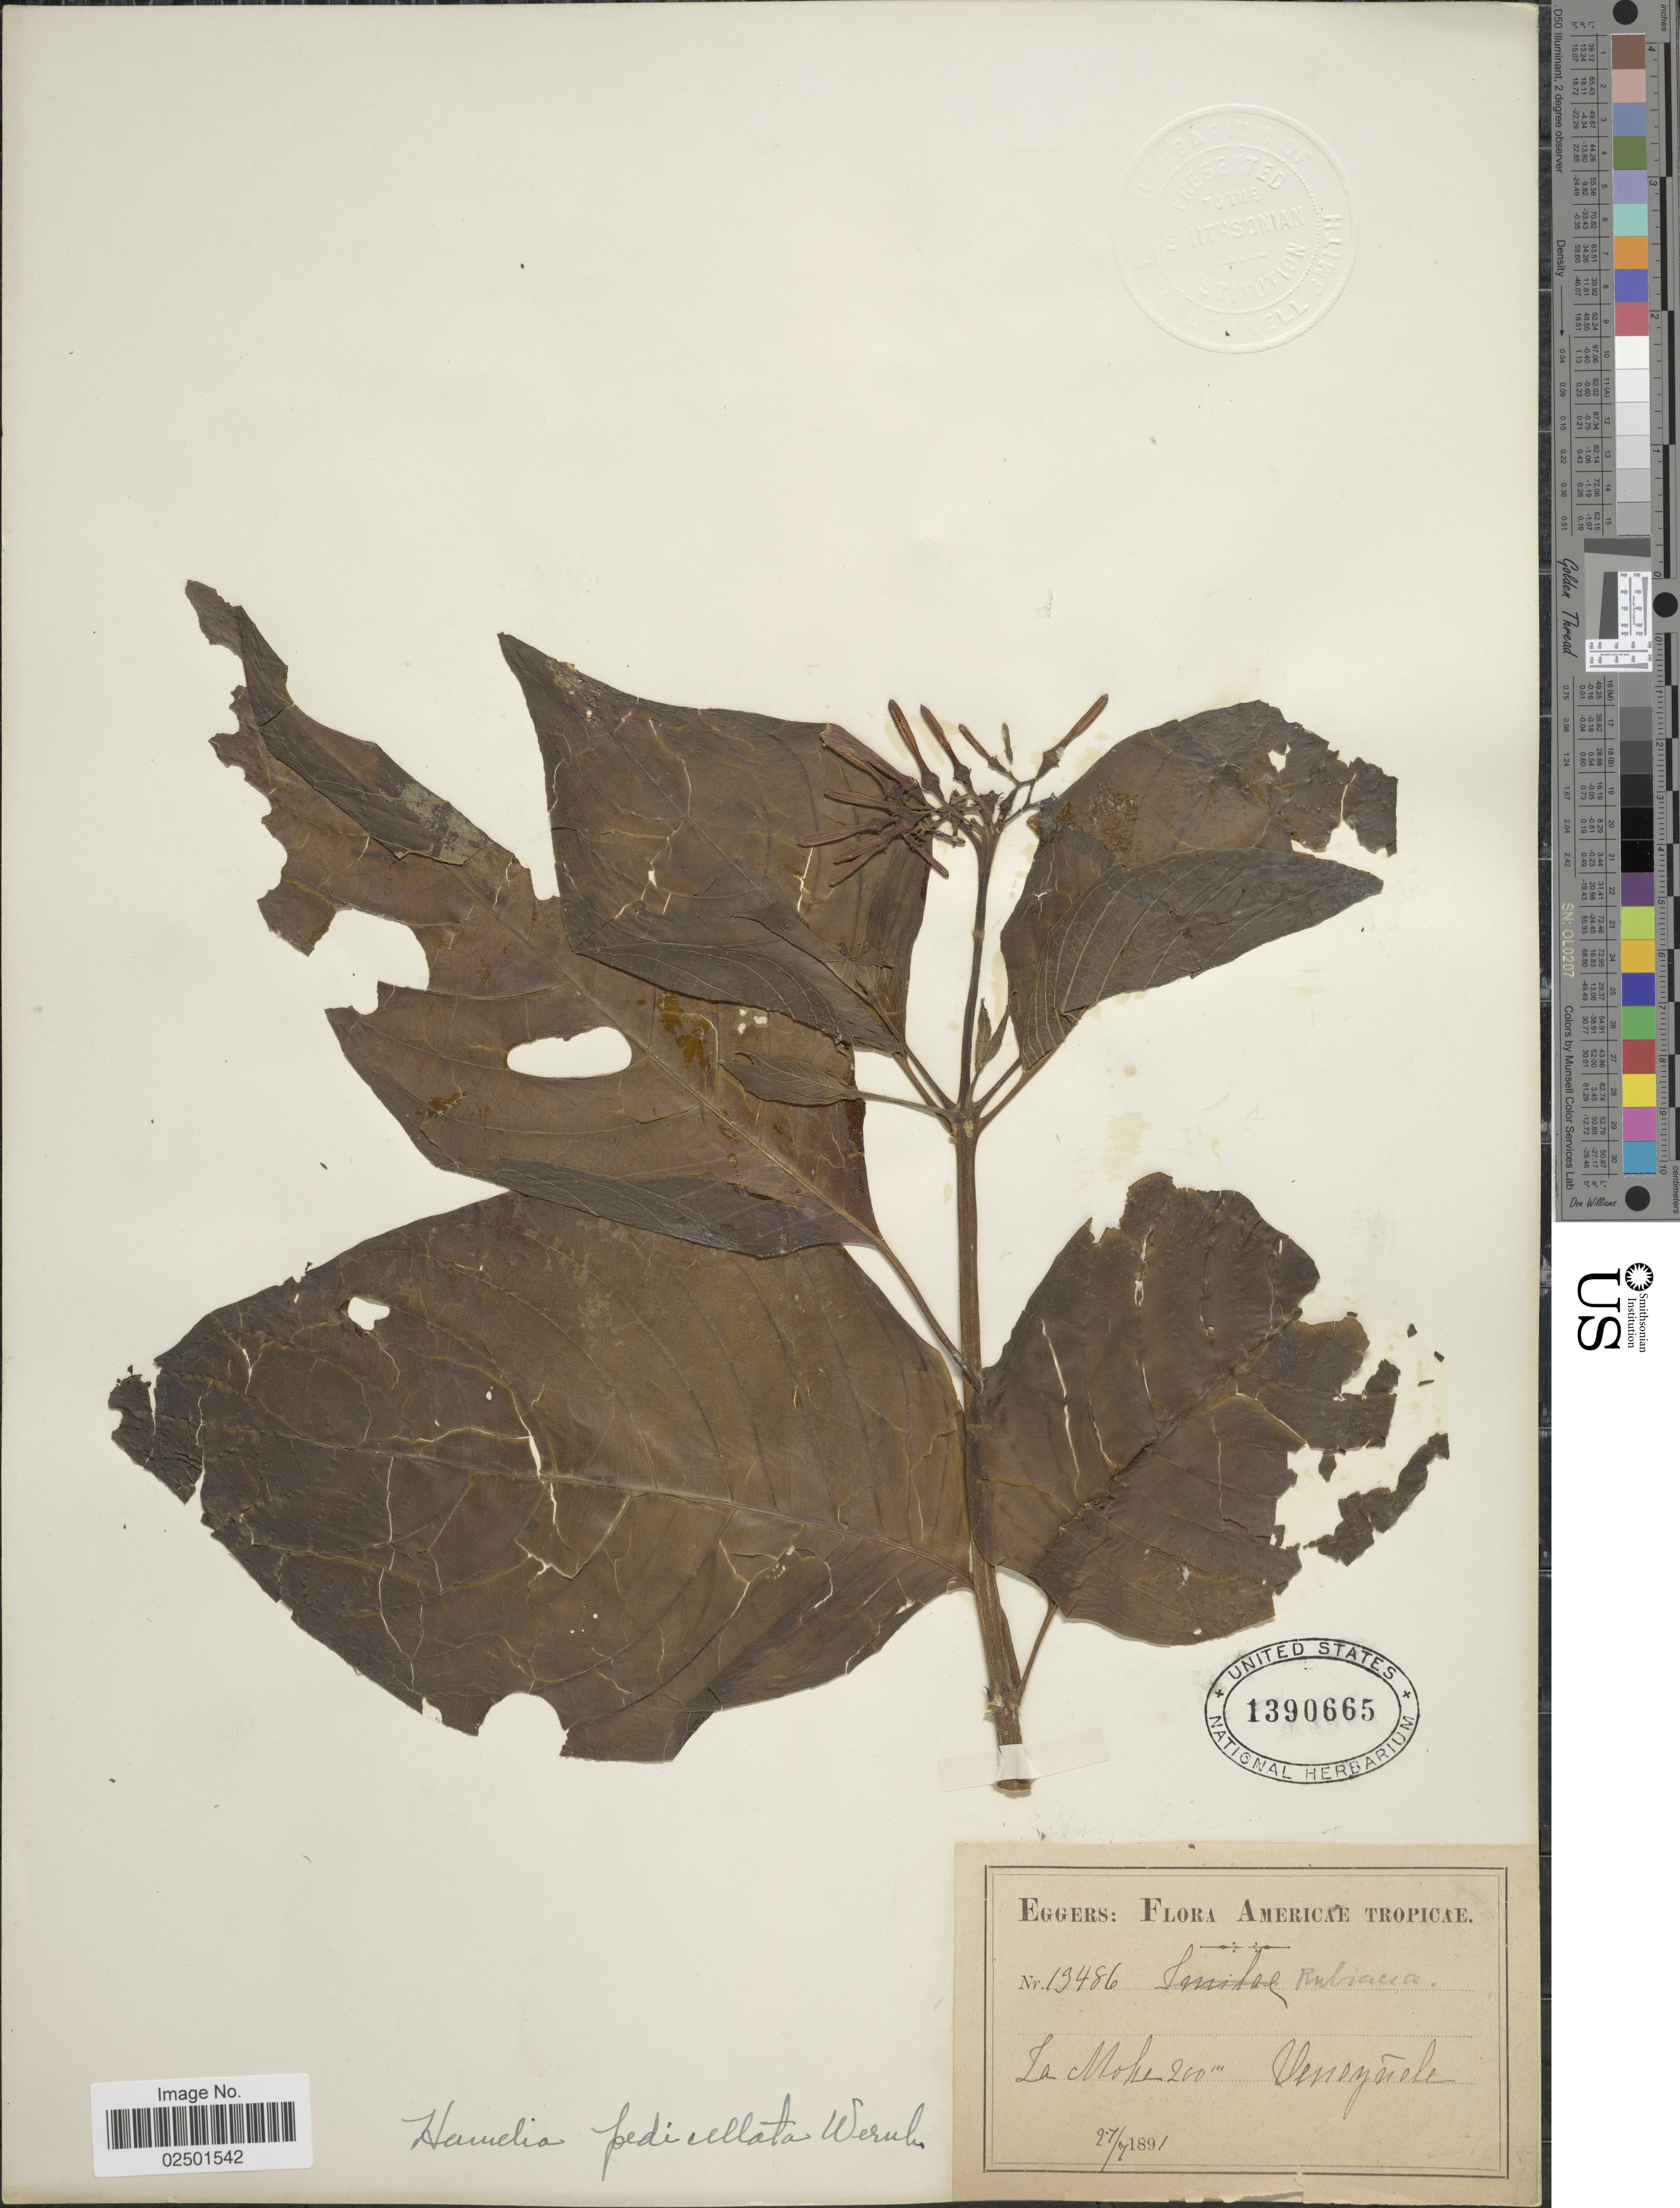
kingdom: Plantae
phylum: Tracheophyta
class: Magnoliopsida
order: Gentianales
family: Rubiaceae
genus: Hamelia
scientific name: Hamelia patens var. glabra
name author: Oerst.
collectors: -. Eggers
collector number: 13486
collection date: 1891-07-27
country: Venezuela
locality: Americae Tropicae. La Moke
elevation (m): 61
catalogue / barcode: US 1390665